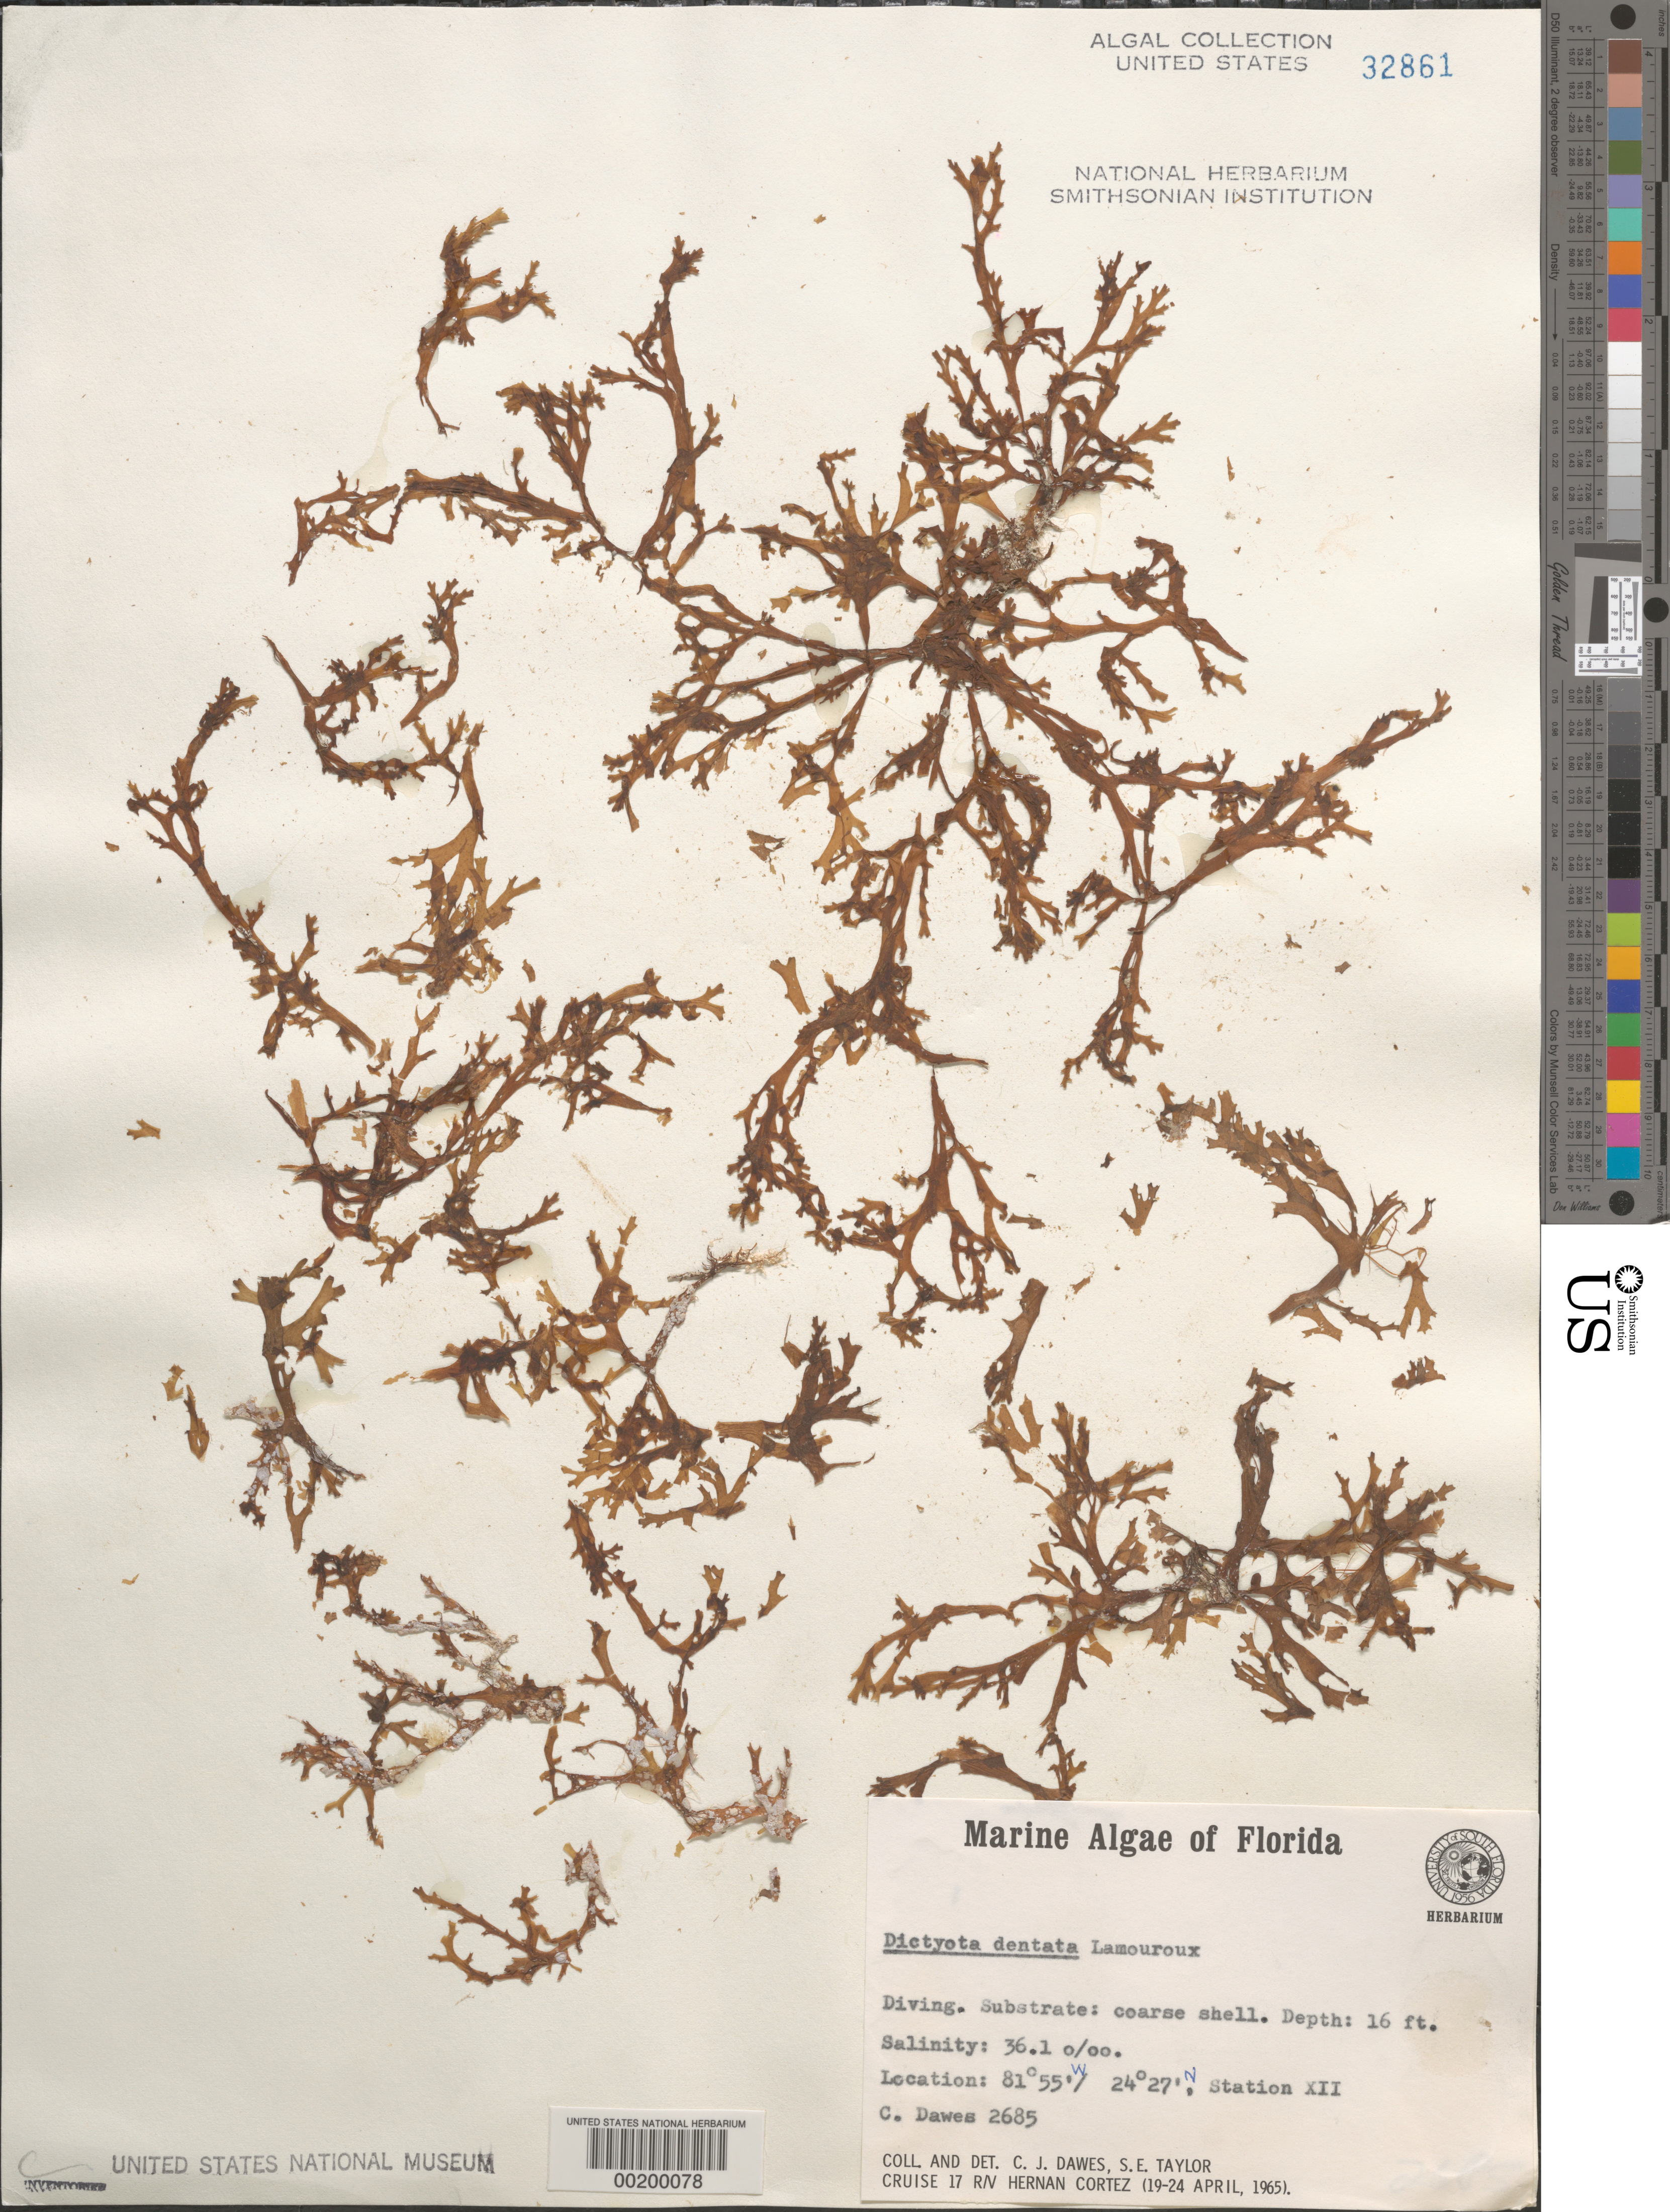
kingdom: Chromista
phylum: Ochrophyta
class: Phaeophyceae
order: Dictyotales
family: Dictyotaceae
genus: Dictyota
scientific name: Dictyota mertensii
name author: (C. Mart.) Kütz.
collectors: C. Dawes & S. A. Earle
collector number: Cjd 2685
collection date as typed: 19 Apr 1965 to 24 Apr 1965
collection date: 1965-04-19/1965-04-24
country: United States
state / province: Florida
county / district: Monroe County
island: Florida Keys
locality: Key West area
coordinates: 24 27' N, 81 55' W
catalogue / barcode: US 32861